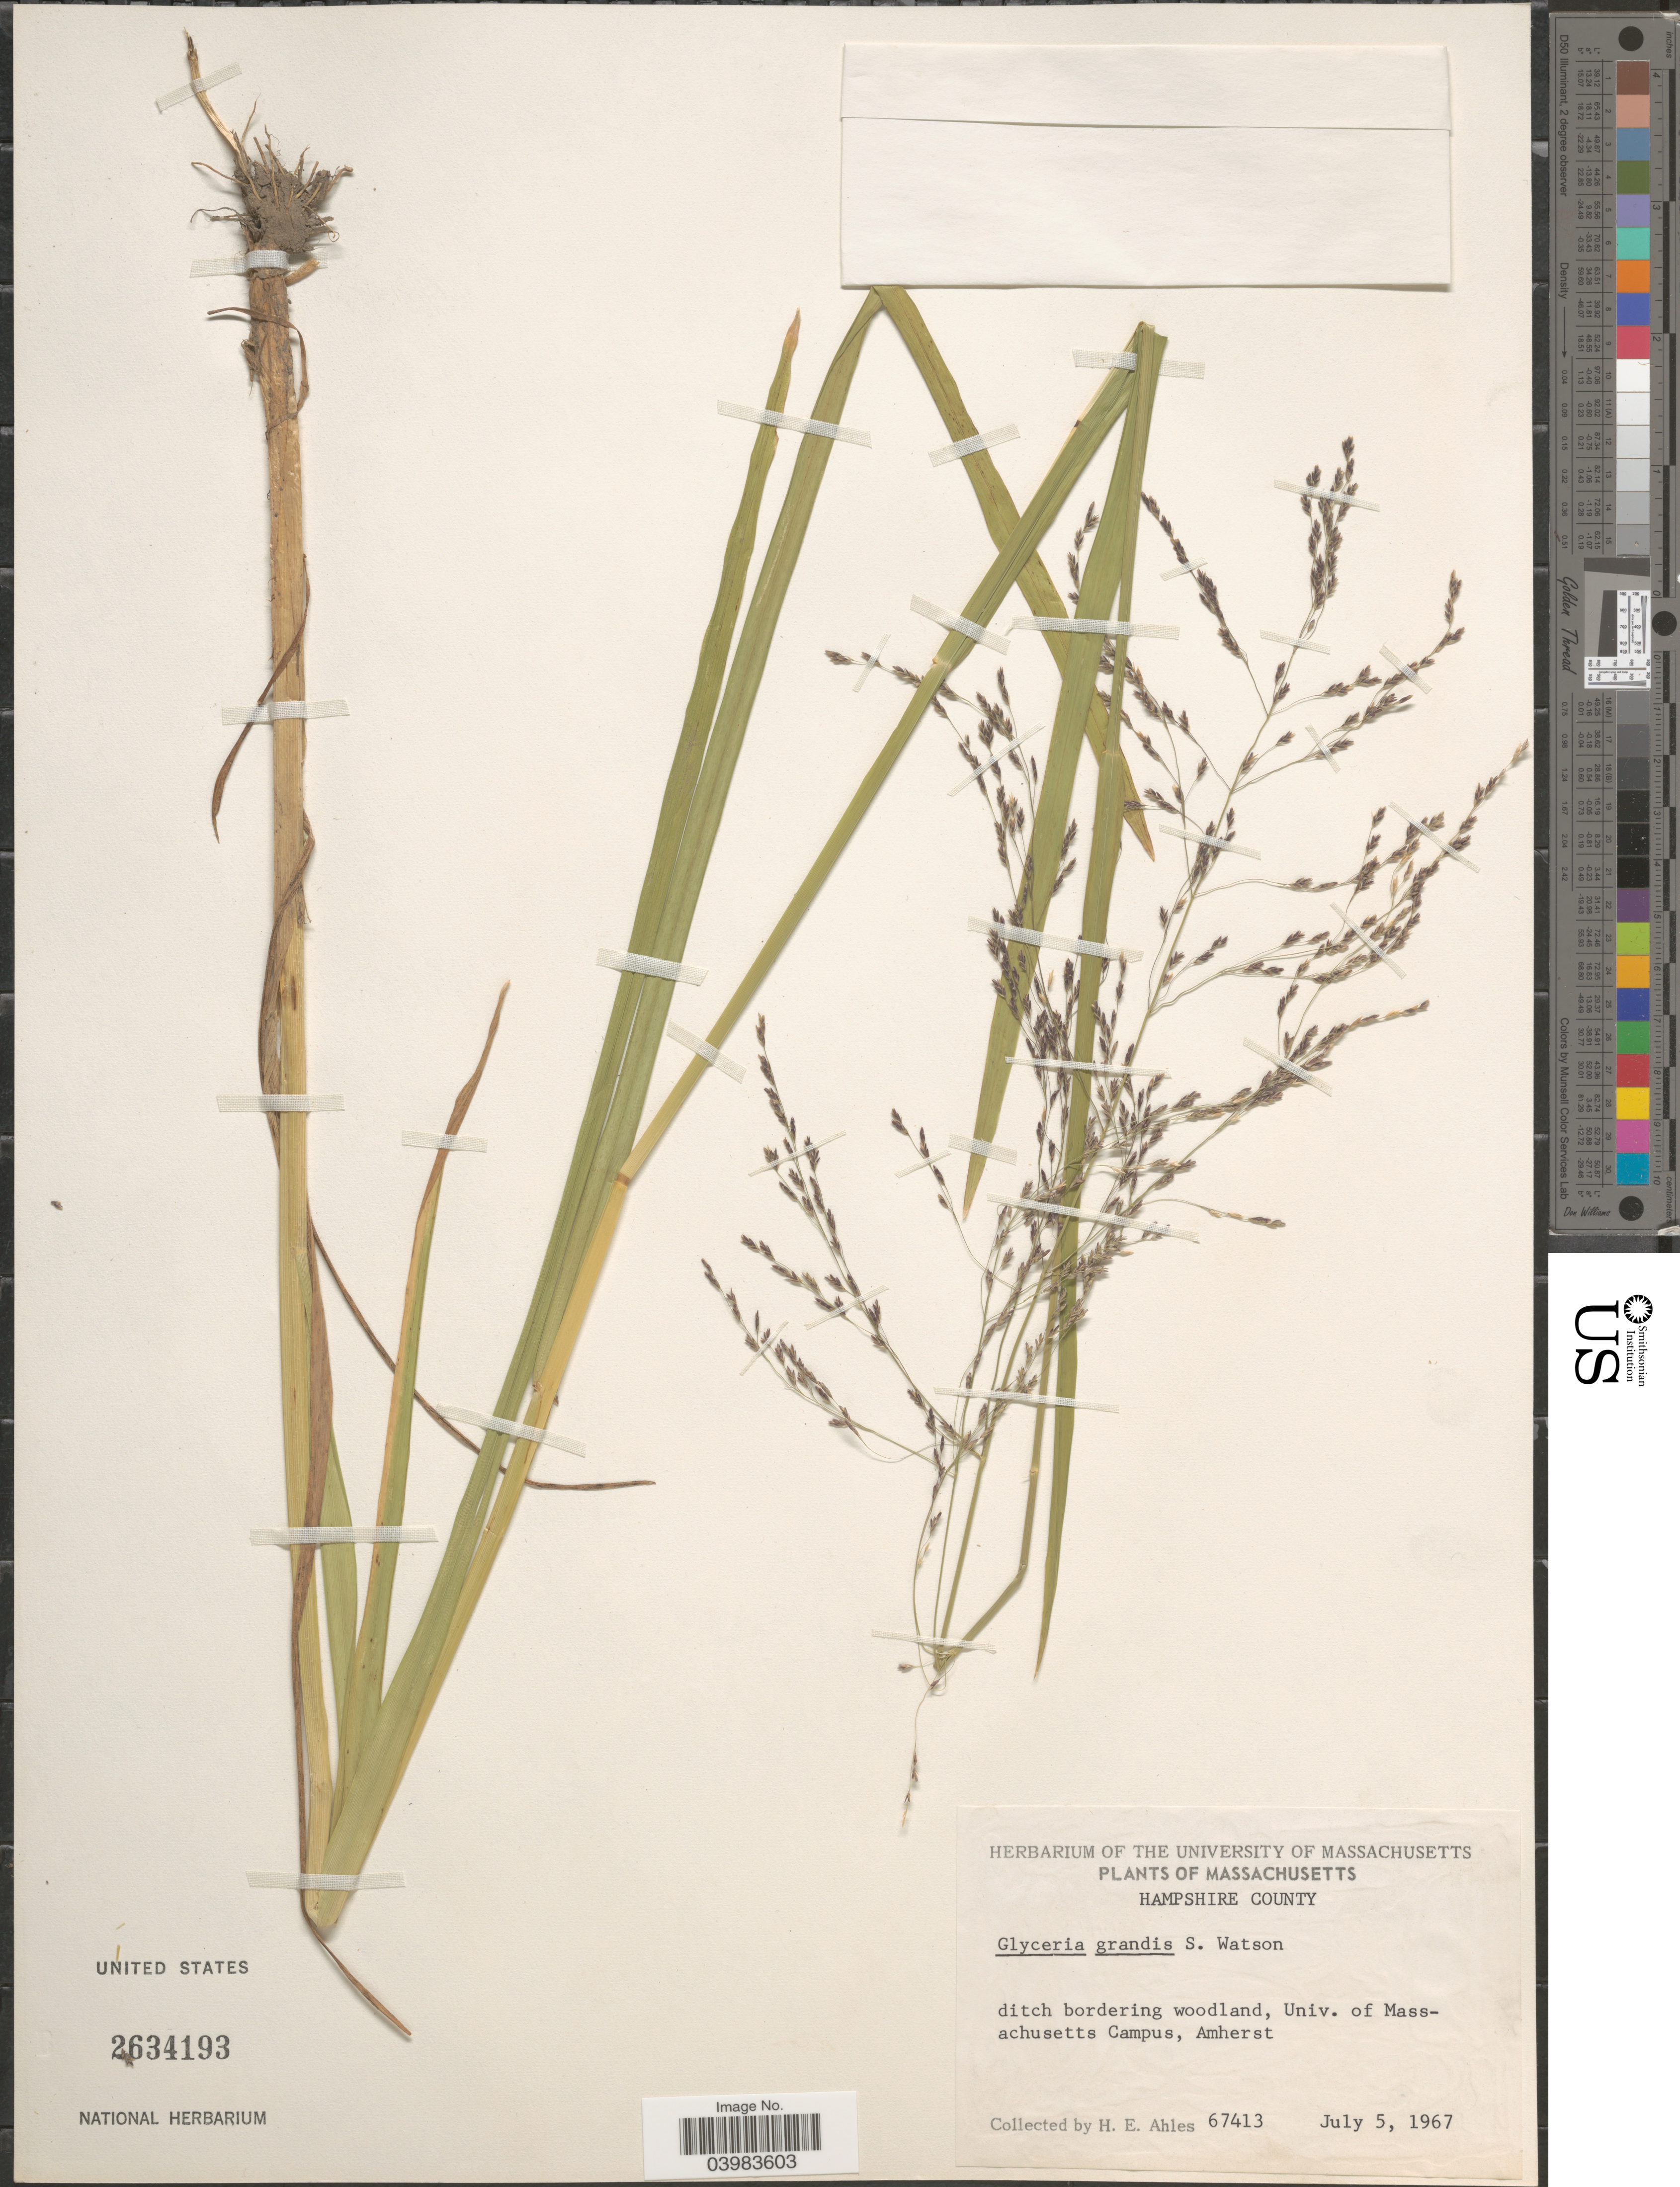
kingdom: Plantae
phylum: Tracheophyta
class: Liliopsida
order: Poales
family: Poaceae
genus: Glyceria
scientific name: Glyceria grandis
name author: S. Watson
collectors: H. E. Ahles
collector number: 67413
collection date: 1967-07-05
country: United States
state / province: Massachusetts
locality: Hampshire County. Ditch bordering woodland, Univ. of Massachusetts Campus,Amherst.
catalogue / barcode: US 2634193